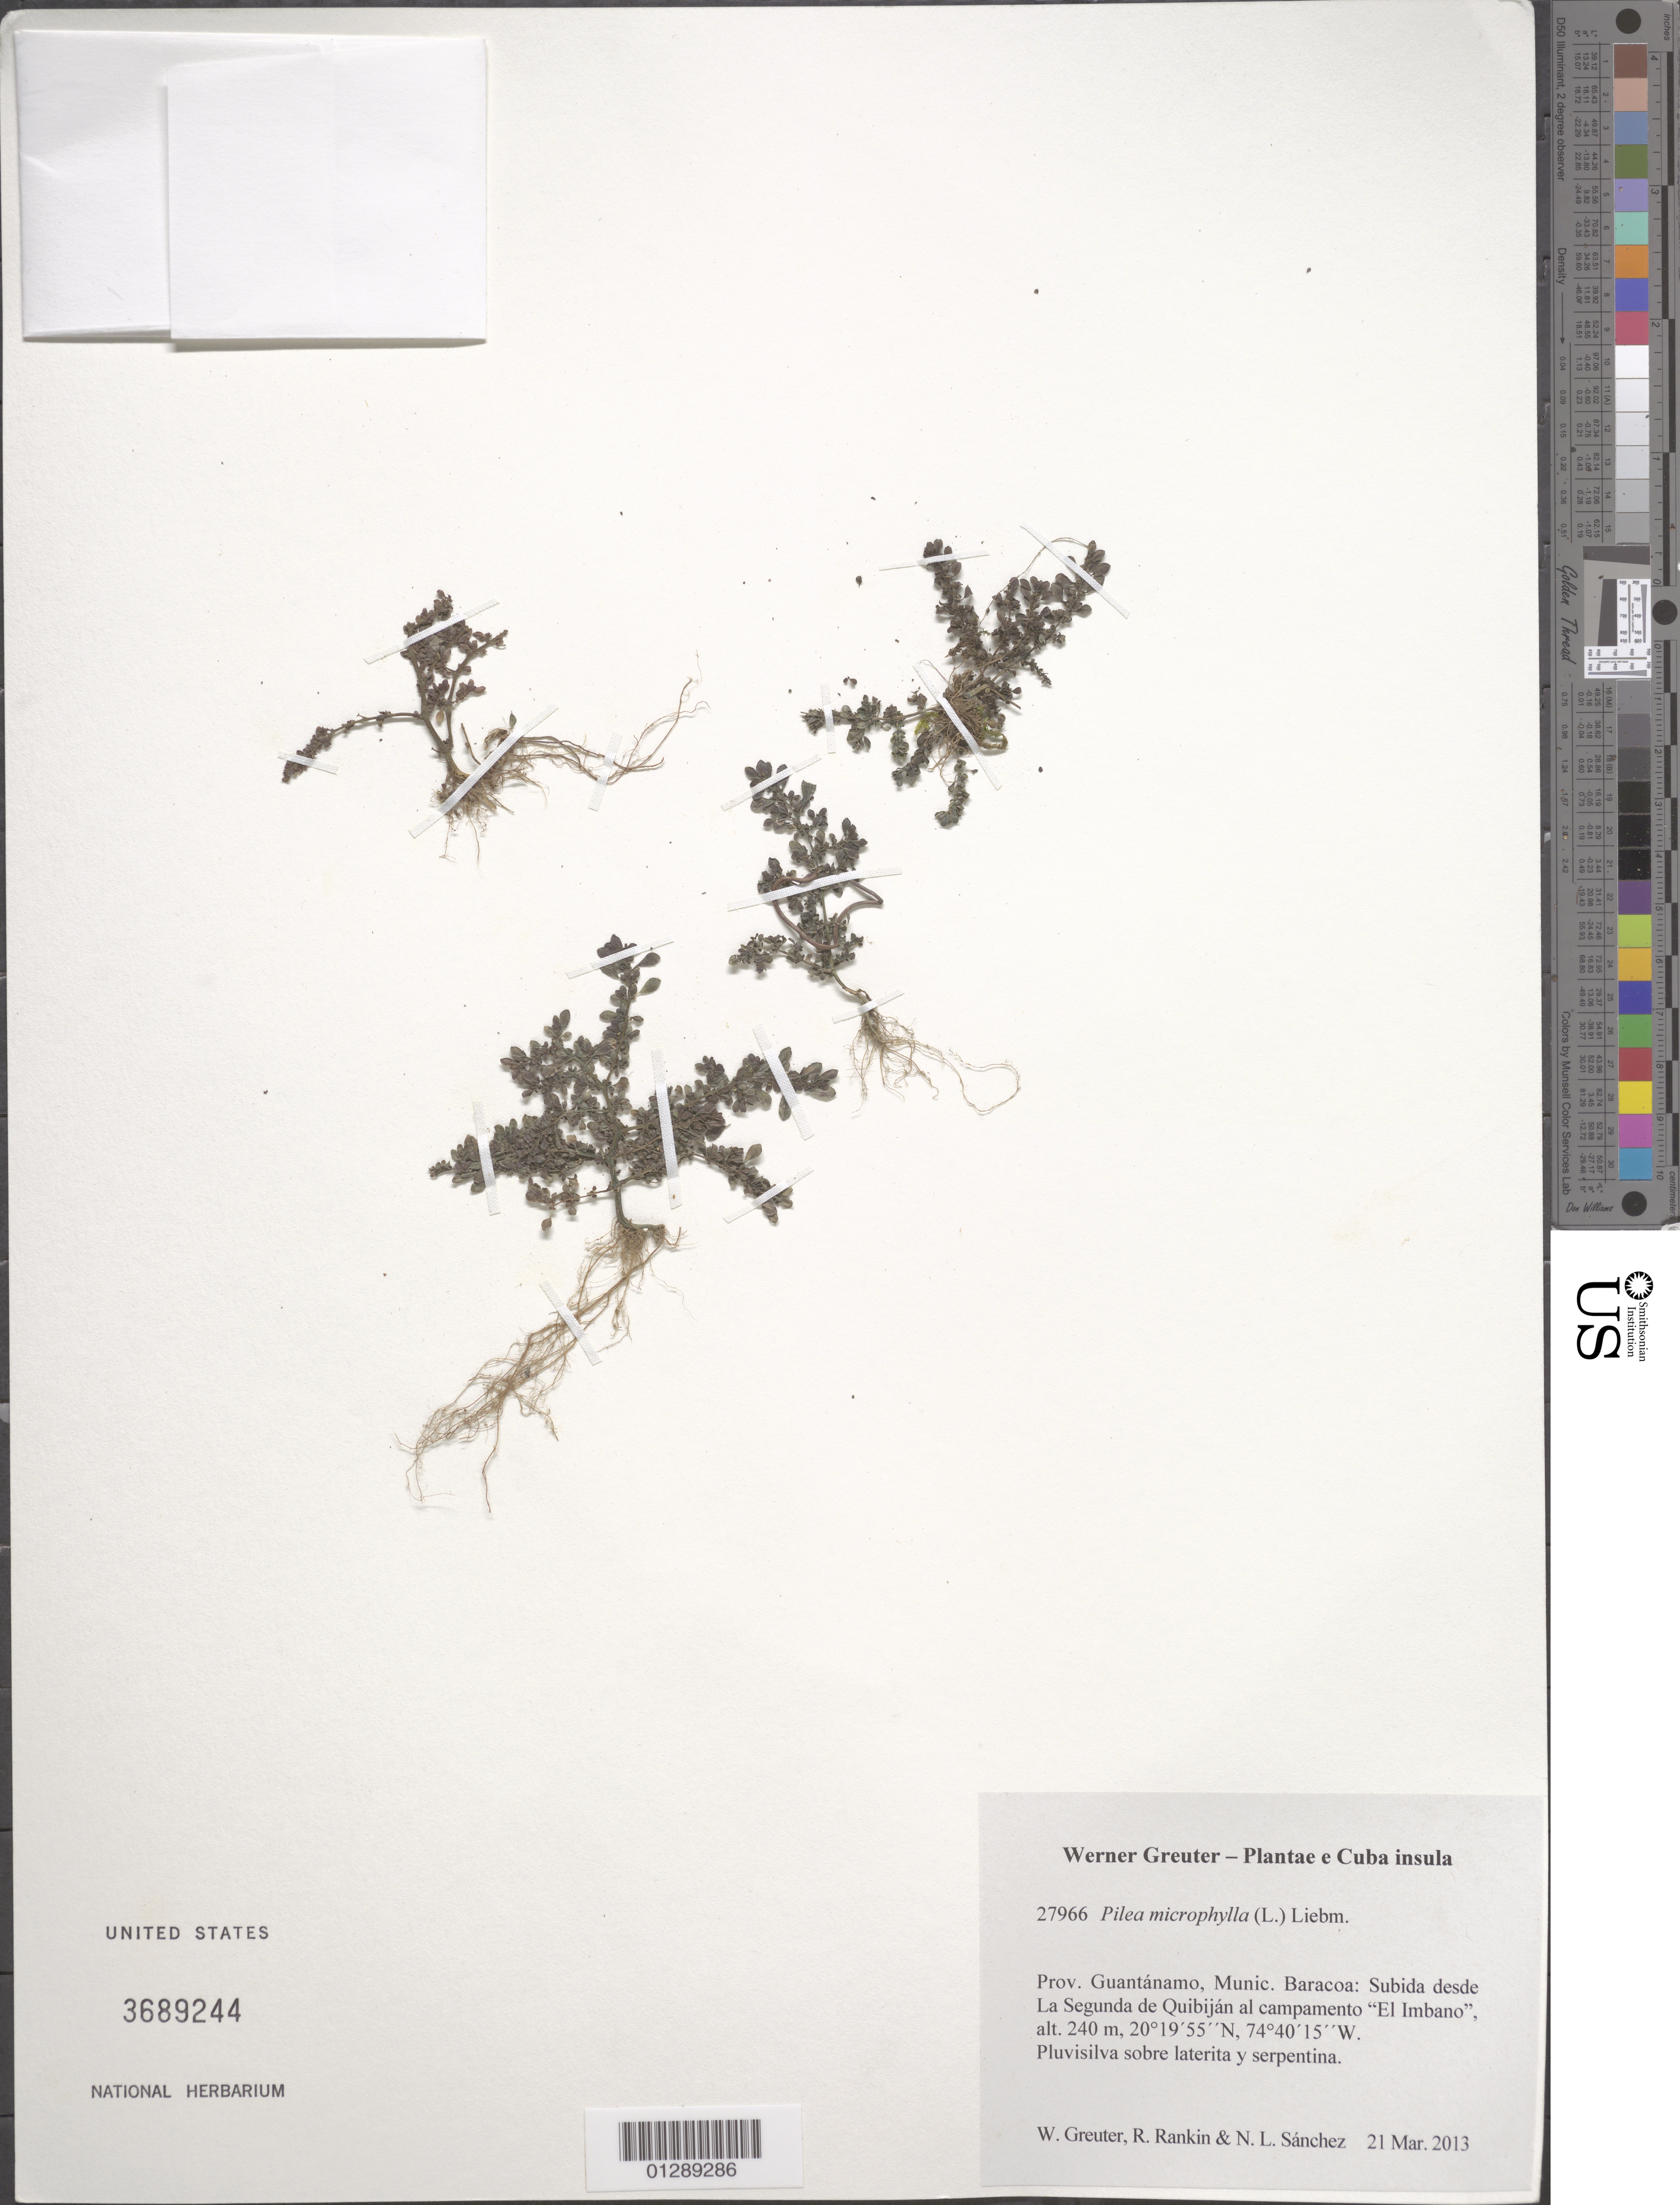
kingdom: Plantae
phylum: Tracheophyta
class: Magnoliopsida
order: Rosales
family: Urticaceae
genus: Pilea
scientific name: Pilea microphylla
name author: (L.) Liebm.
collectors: W. R. Greuter, R. Rankin Rodriguez & N. Sanchez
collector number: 27966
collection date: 2013-03-21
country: Cuba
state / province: Guantanamo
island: Cuba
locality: Munic. Baracoa: Subida desde La Segunda de Quibiján al campamento "El Imbano".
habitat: Pluvisilva sobre laterita y serpentina.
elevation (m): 240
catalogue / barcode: US 3689244